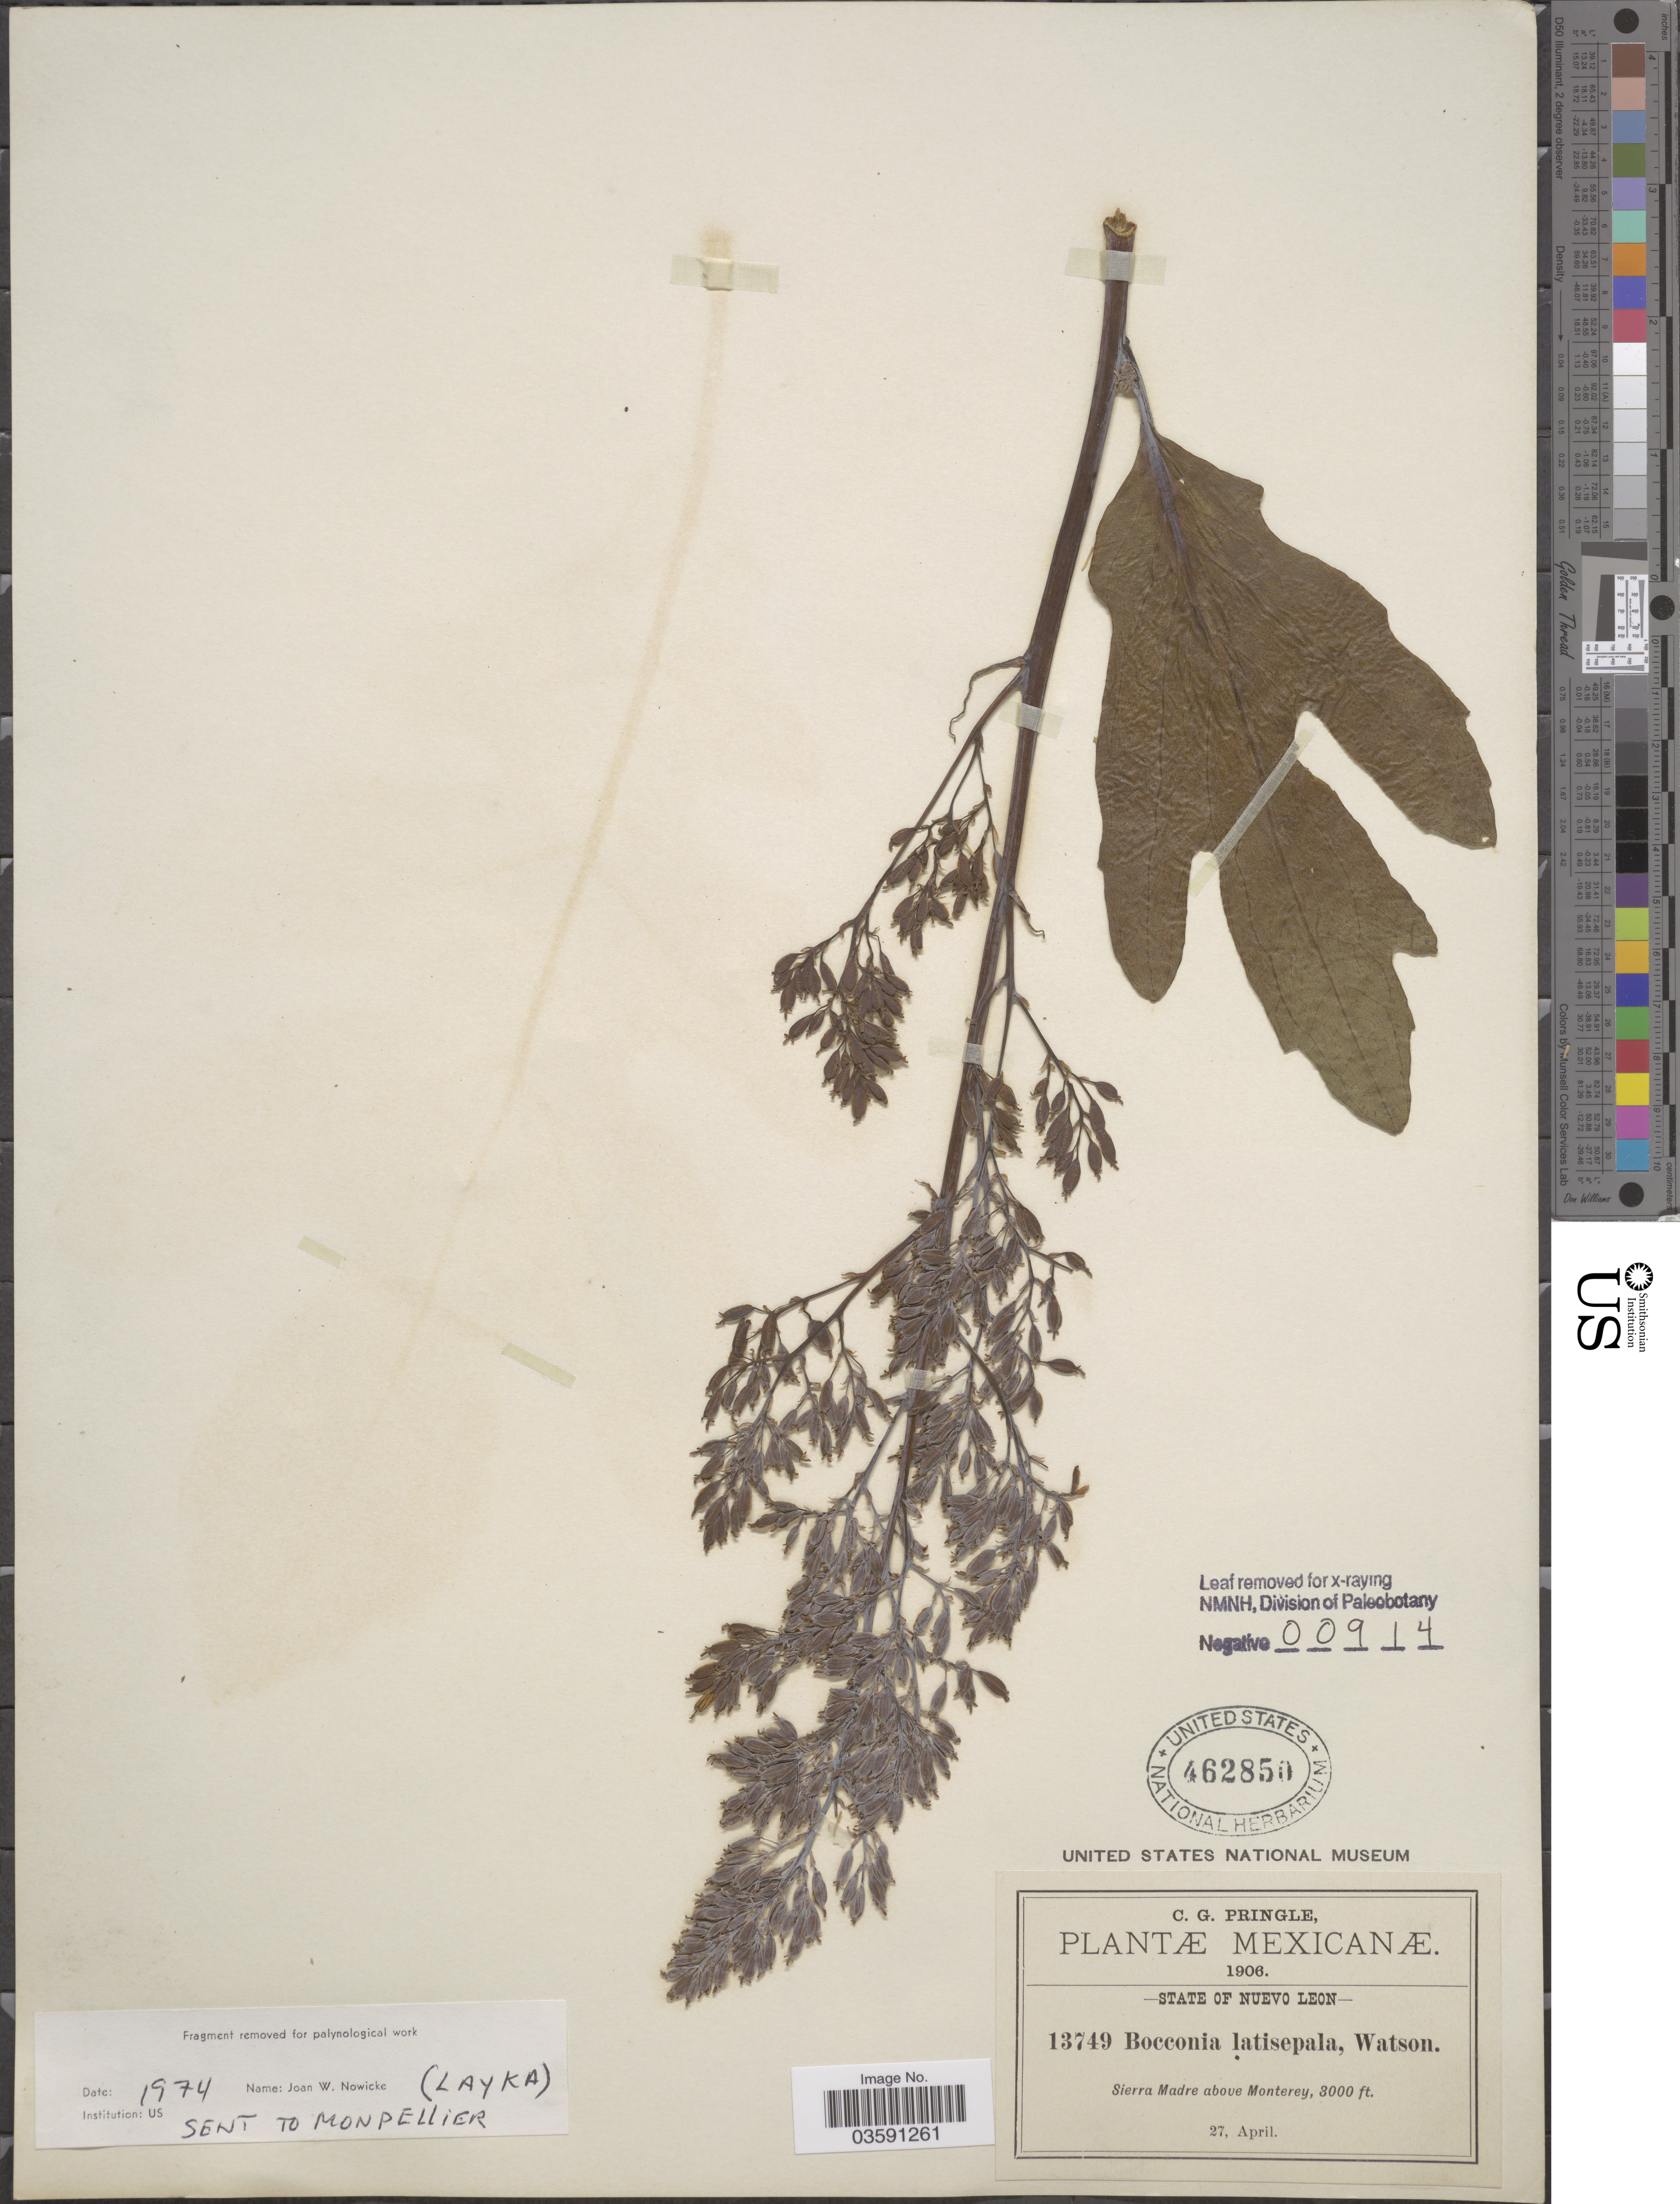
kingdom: Plantae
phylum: Tracheophyta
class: Magnoliopsida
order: Ranunculales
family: Papaveraceae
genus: Bocconia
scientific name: Bocconia latisepala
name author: S. Watson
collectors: C. G. Pringle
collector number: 13749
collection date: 1906-04-27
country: Mexico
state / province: Nuevo León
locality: Sierra Madre above Monterey.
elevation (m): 914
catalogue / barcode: US 462850